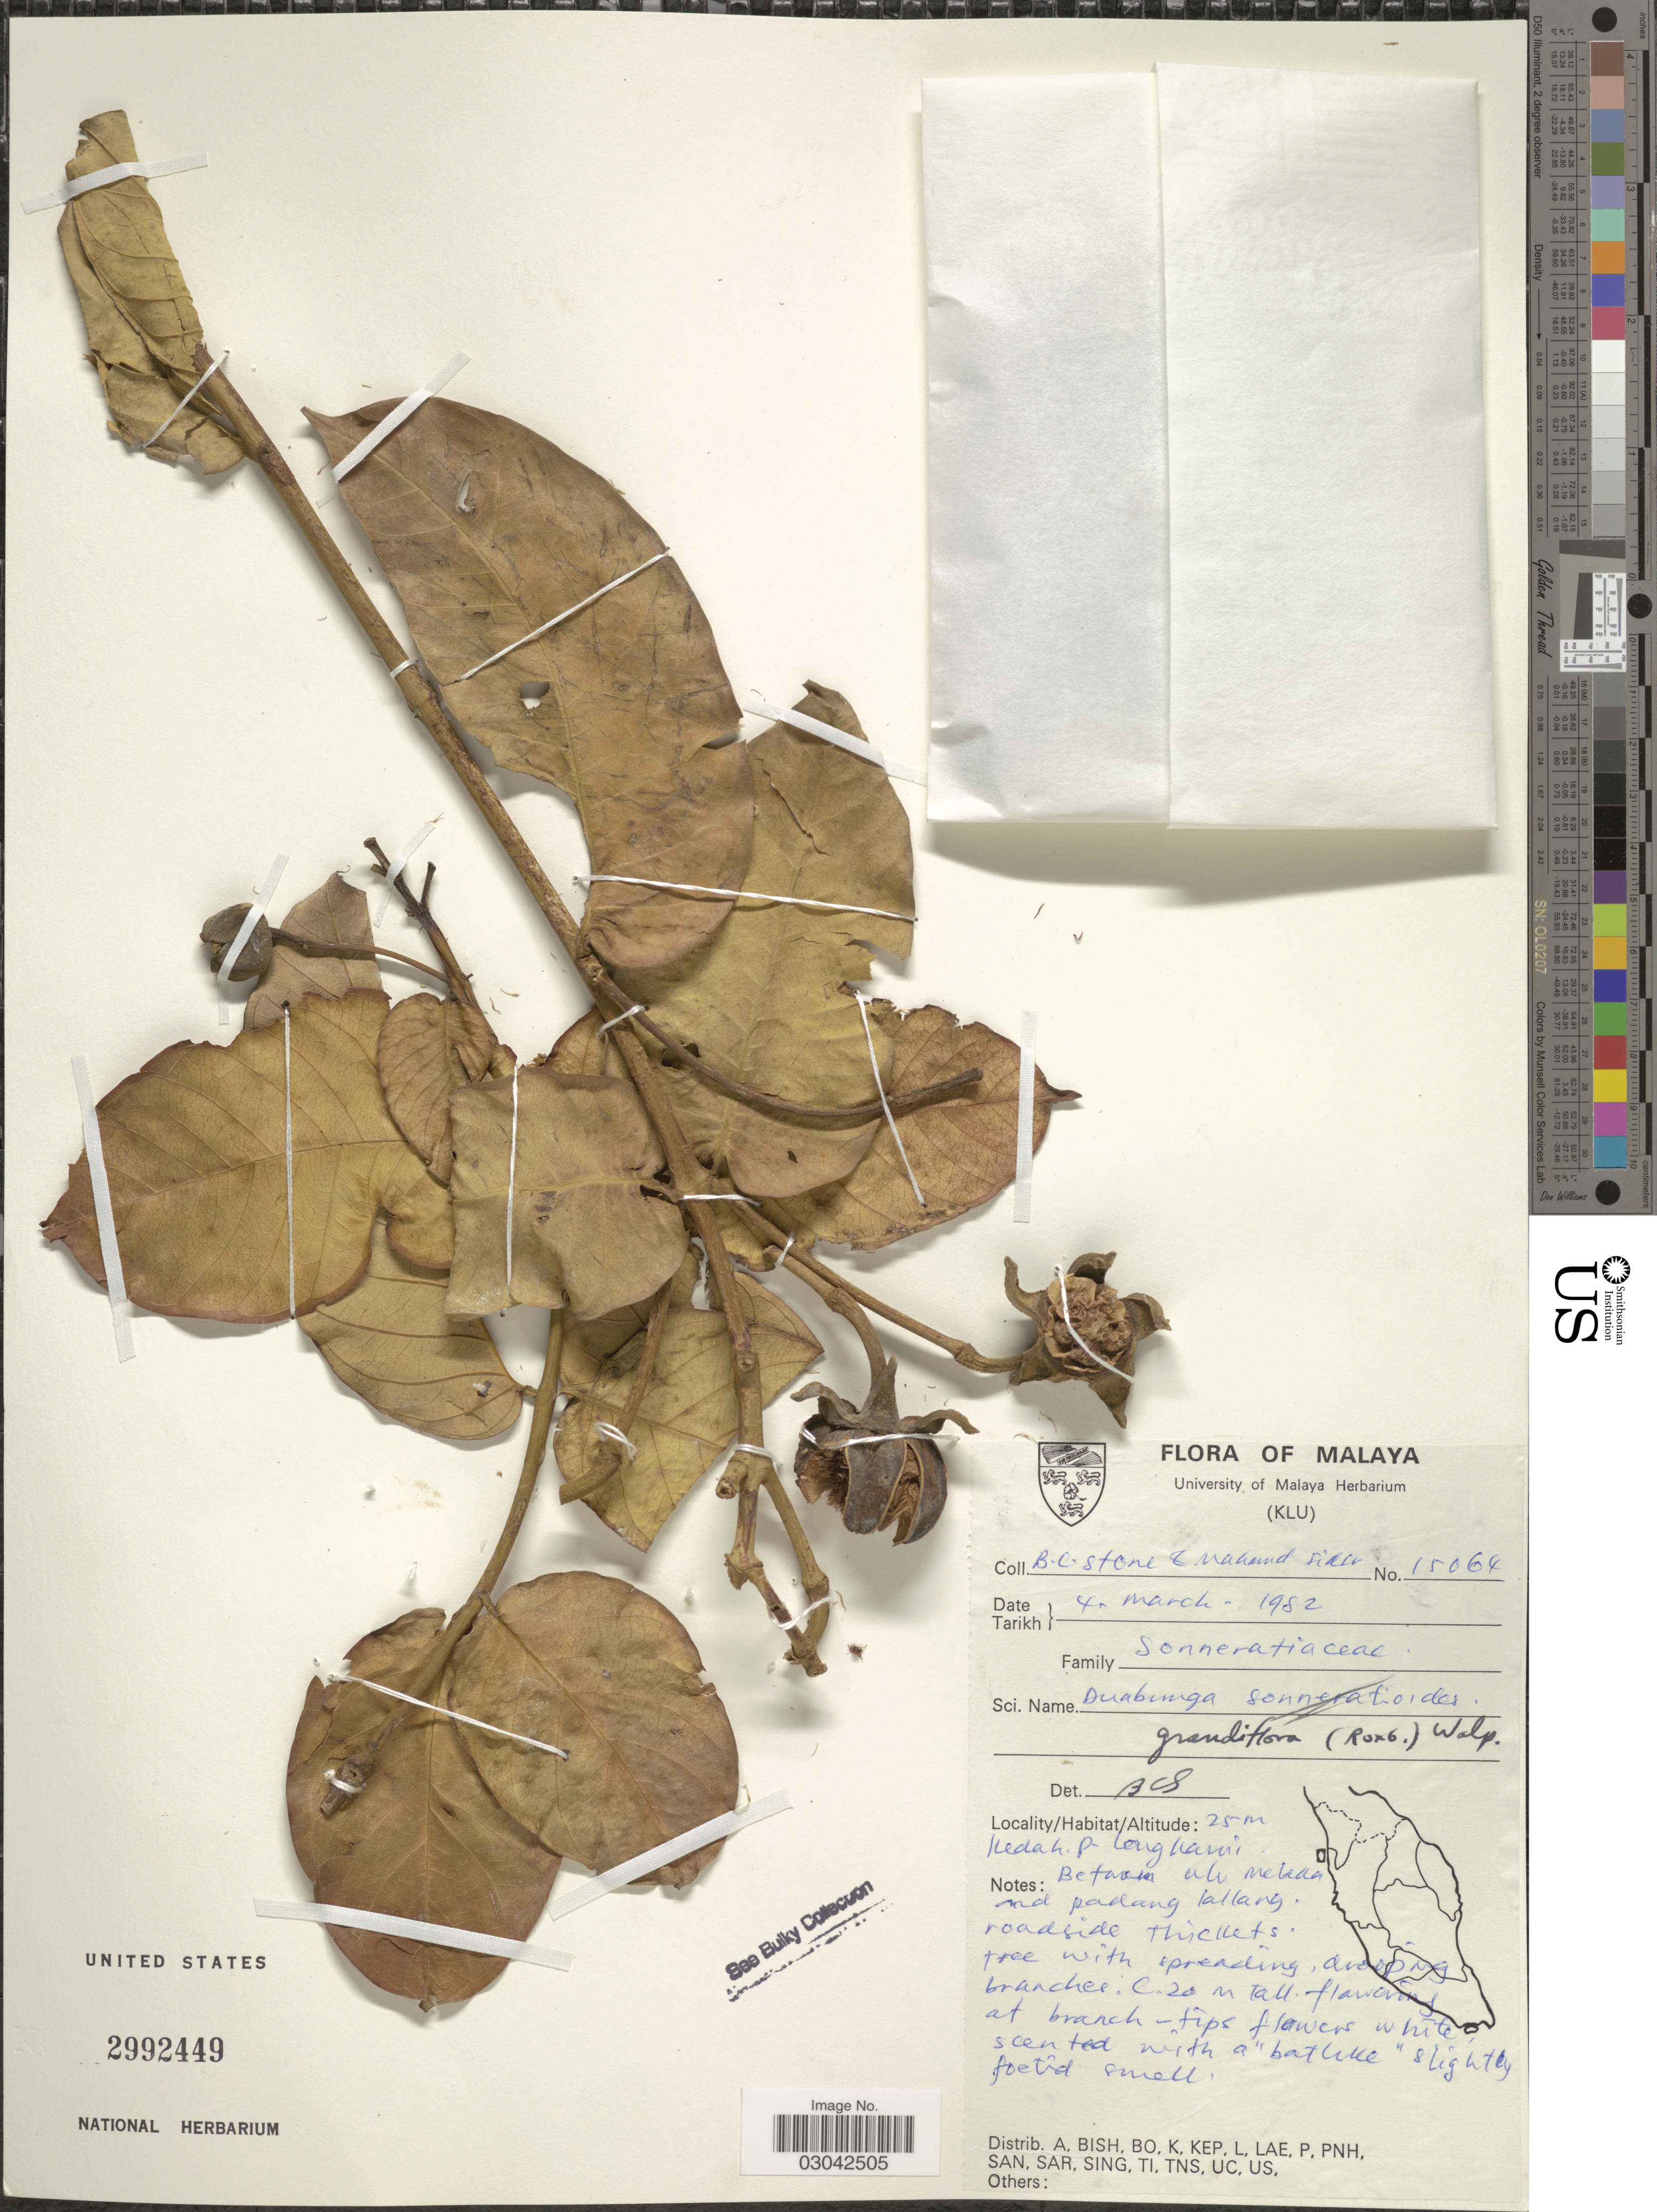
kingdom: Plantae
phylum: Tracheophyta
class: Magnoliopsida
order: Myrtales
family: Lythraceae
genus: Duabanga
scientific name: Duabanga grandiflora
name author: (Roxb. ex DC.) Walp.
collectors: B. C. Stone & M. Sidek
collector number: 15064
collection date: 1982-03-04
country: Malaysia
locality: Malaya. Kedah p. Longkarni Befaan Ulu Mekaa rd Padanh lallang. [interpreted]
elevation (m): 25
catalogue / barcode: US 2992449